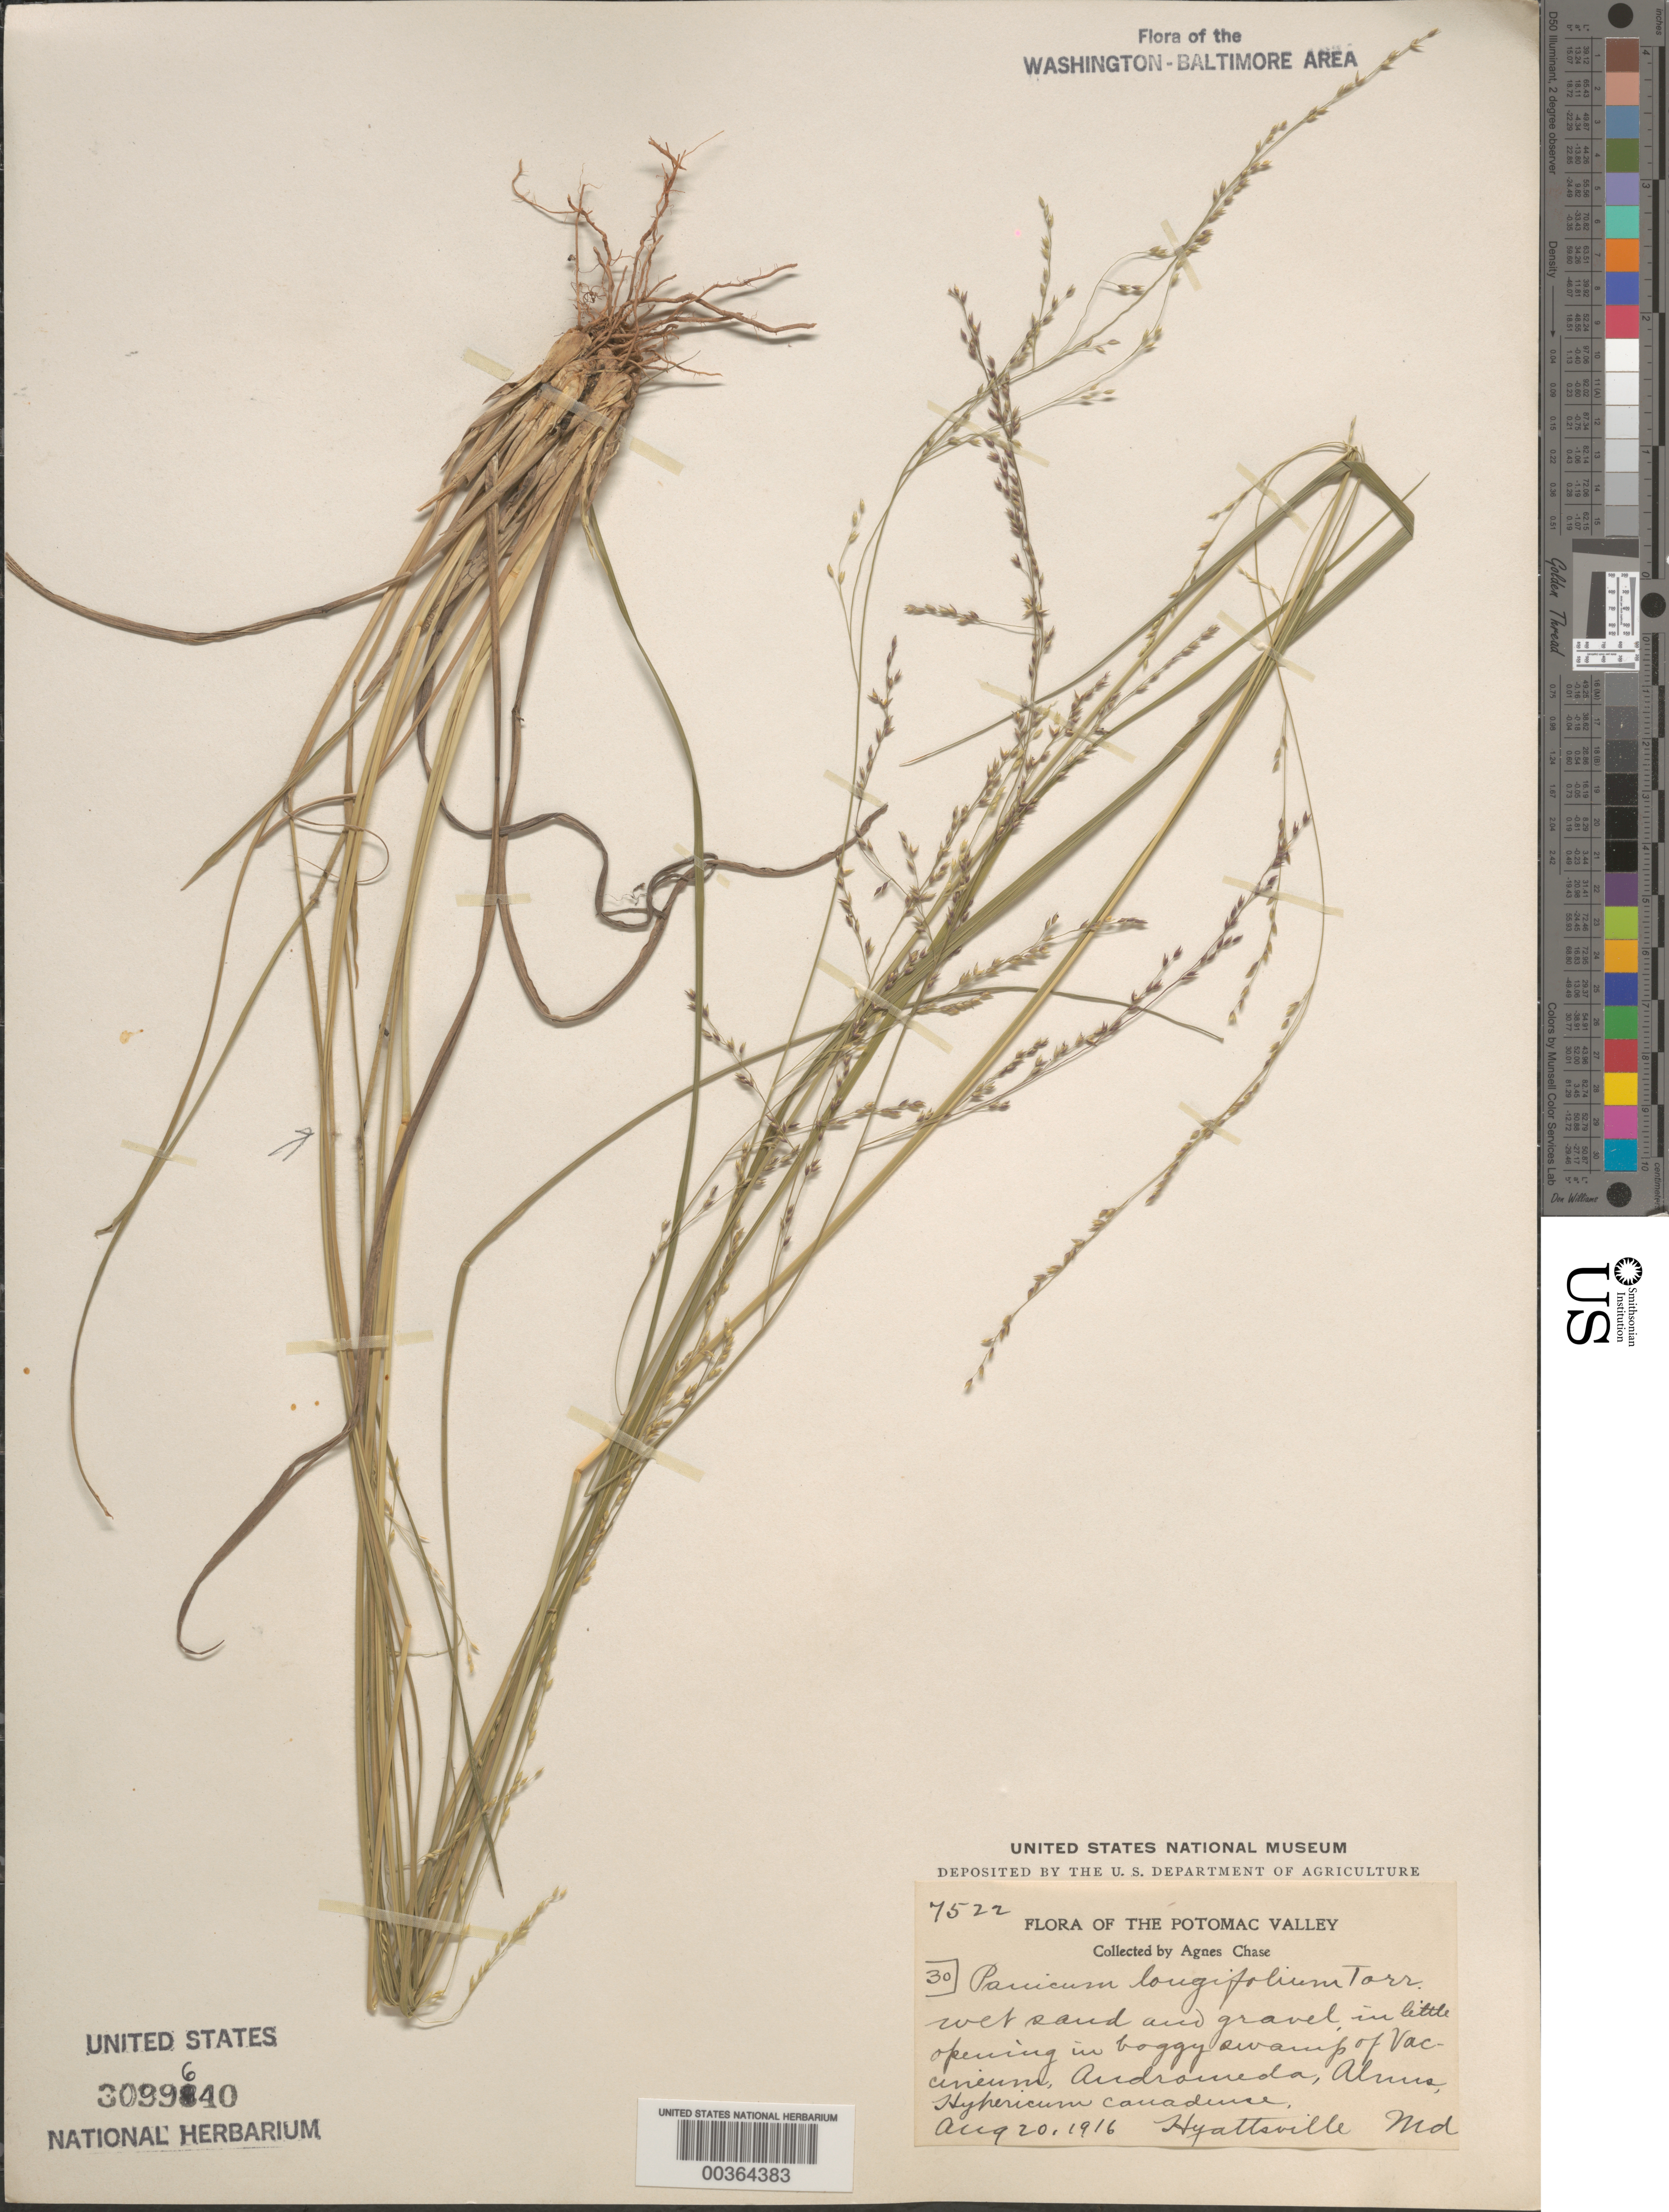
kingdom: Plantae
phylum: Tracheophyta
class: Liliopsida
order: Poales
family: Poaceae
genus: Coleataenia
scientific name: Coleataenia rigidula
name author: (Bosc ex Nees) LeBlond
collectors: A. Chase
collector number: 7522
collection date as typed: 20 Aug 1916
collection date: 1916-08-20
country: United States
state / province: Maryland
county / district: Prince George's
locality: Hyattsville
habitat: Wet sand and gravel, in little opening in boggy swamp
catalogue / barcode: US 3099640